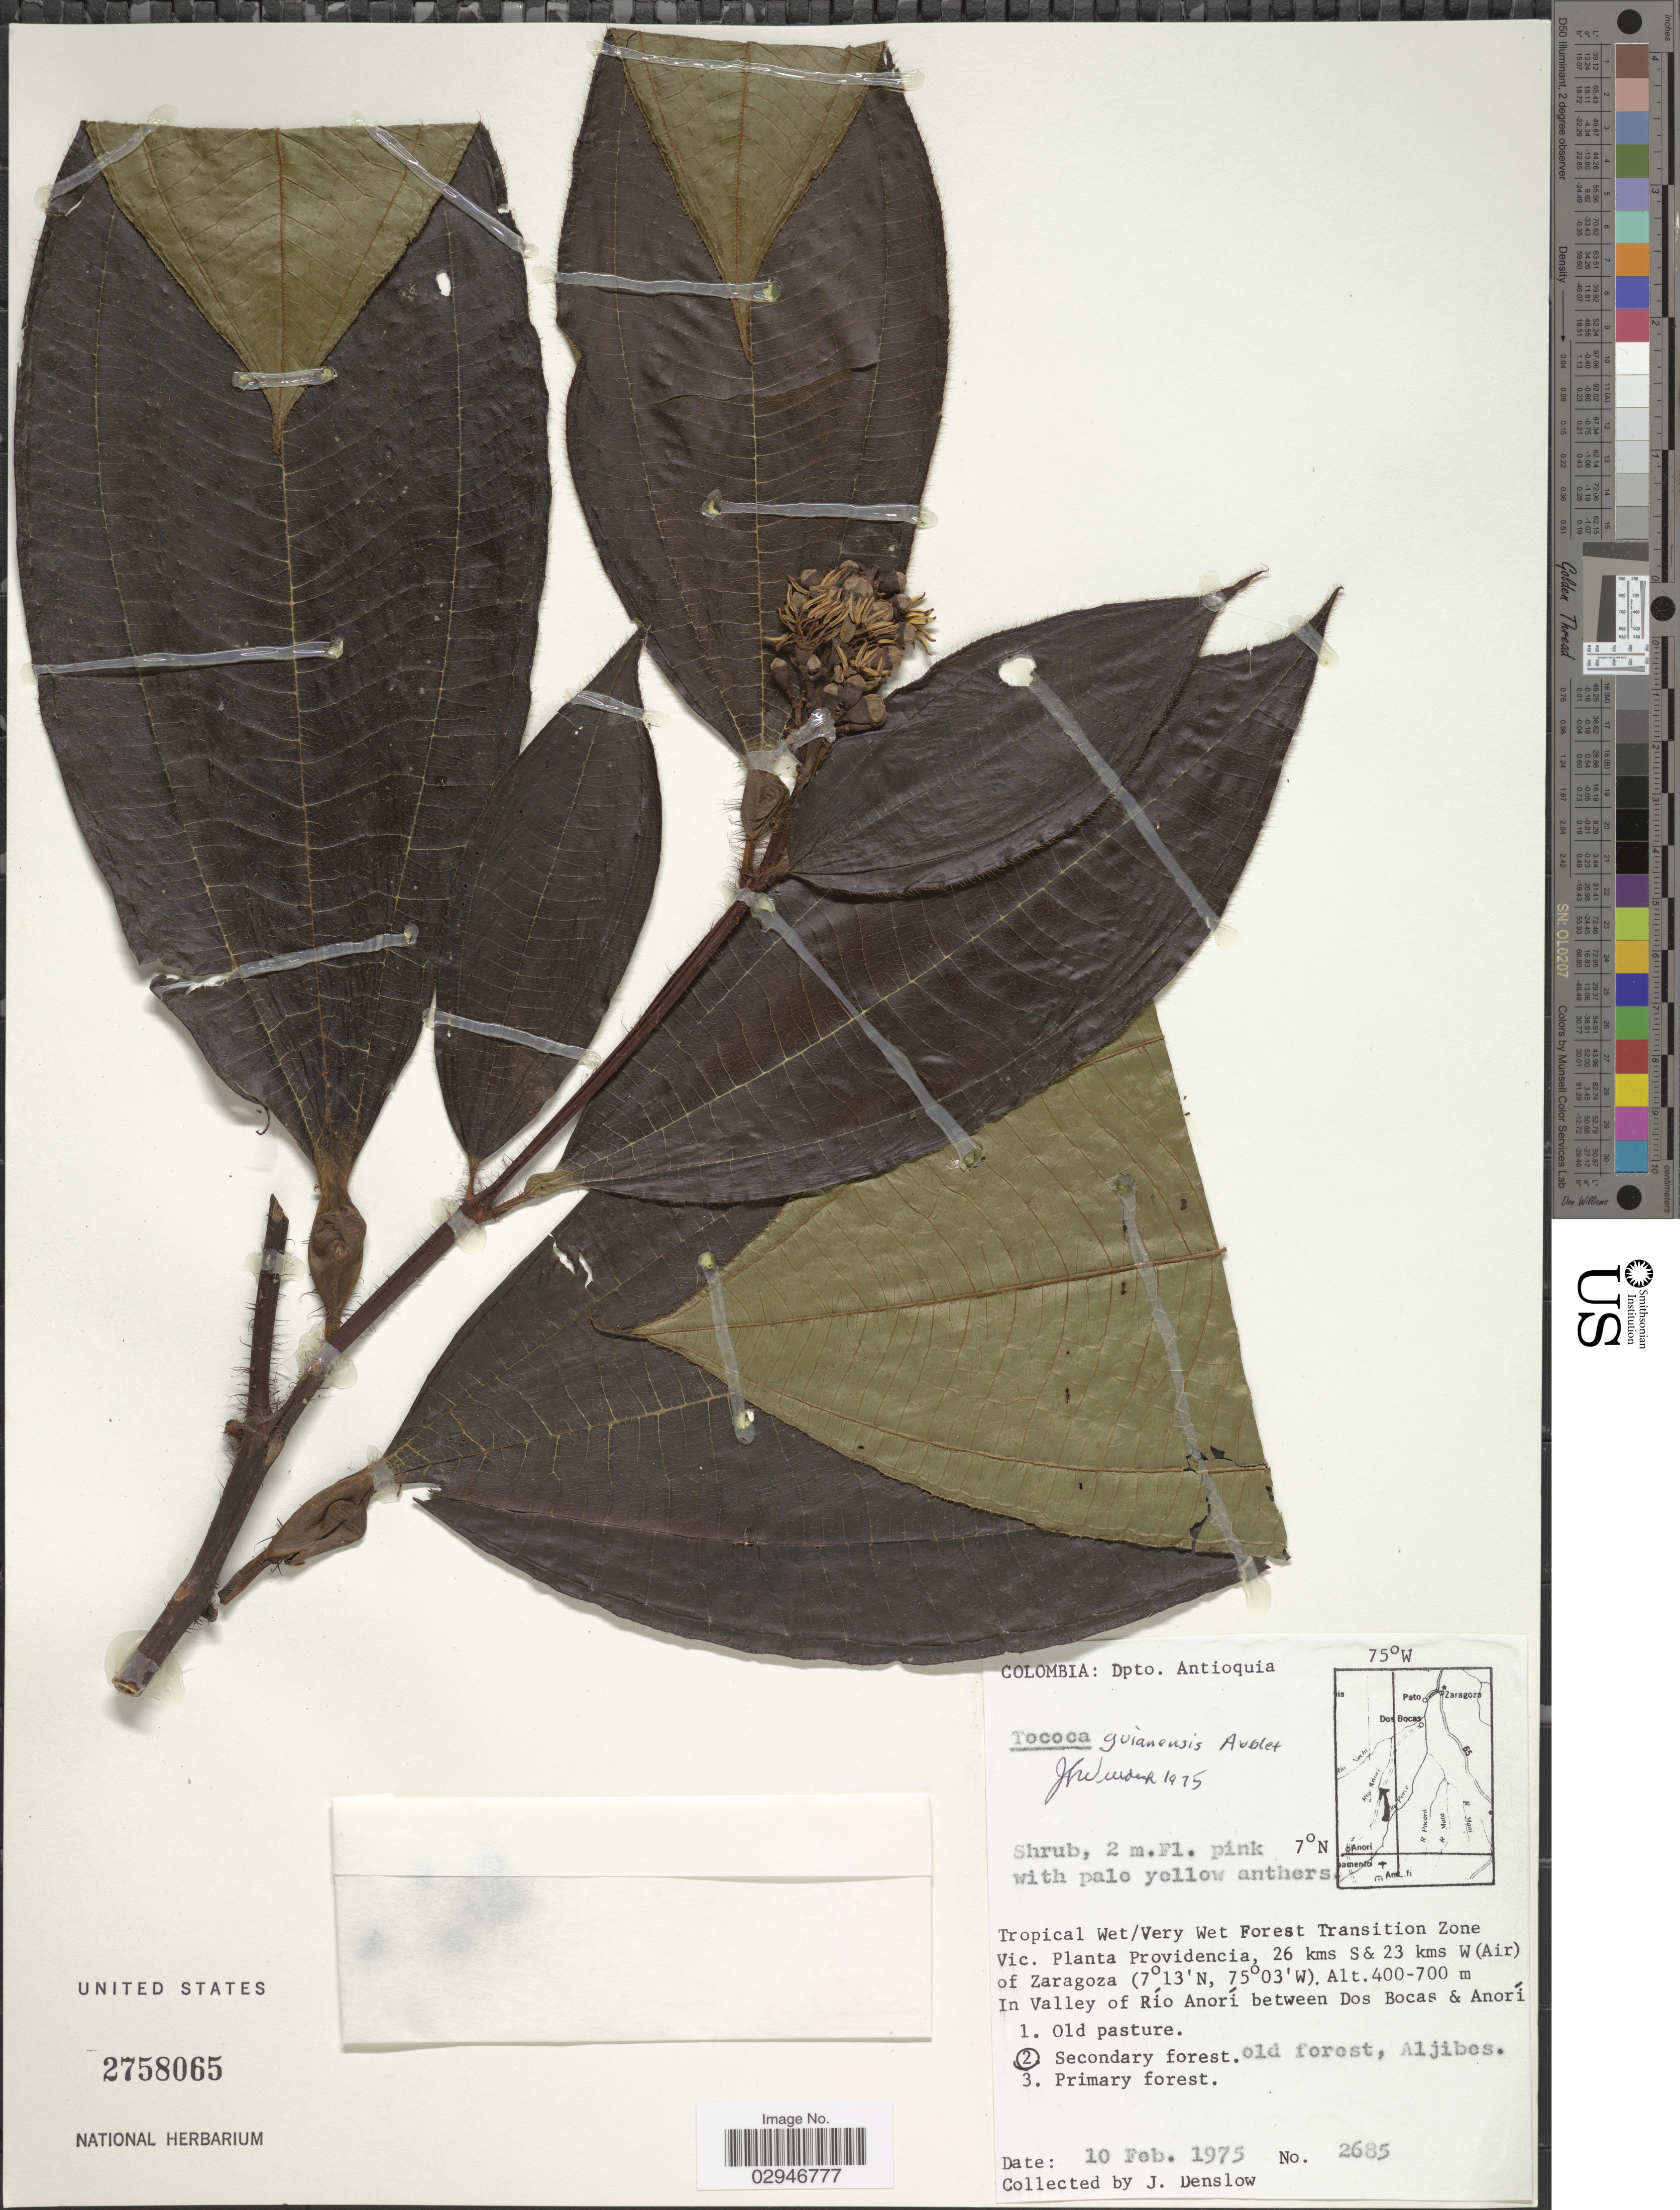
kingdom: Plantae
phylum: Tracheophyta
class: Magnoliopsida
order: Myrtales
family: Melastomataceae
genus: Tococa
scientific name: Tococa guianensis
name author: Aubl.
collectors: J. Denslow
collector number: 2685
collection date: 1975-02-10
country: Colombia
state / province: Antioquia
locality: Dpto. Antioquia. Tropical Wet/Very Wet Forest Transition Zone Vic. Planta Providencia, 26 kms S & 23 kms W (Air) of Zaragoza. In Valley of Río Anorí between Dos Bocas & Anorí.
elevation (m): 400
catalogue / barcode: US 2758065